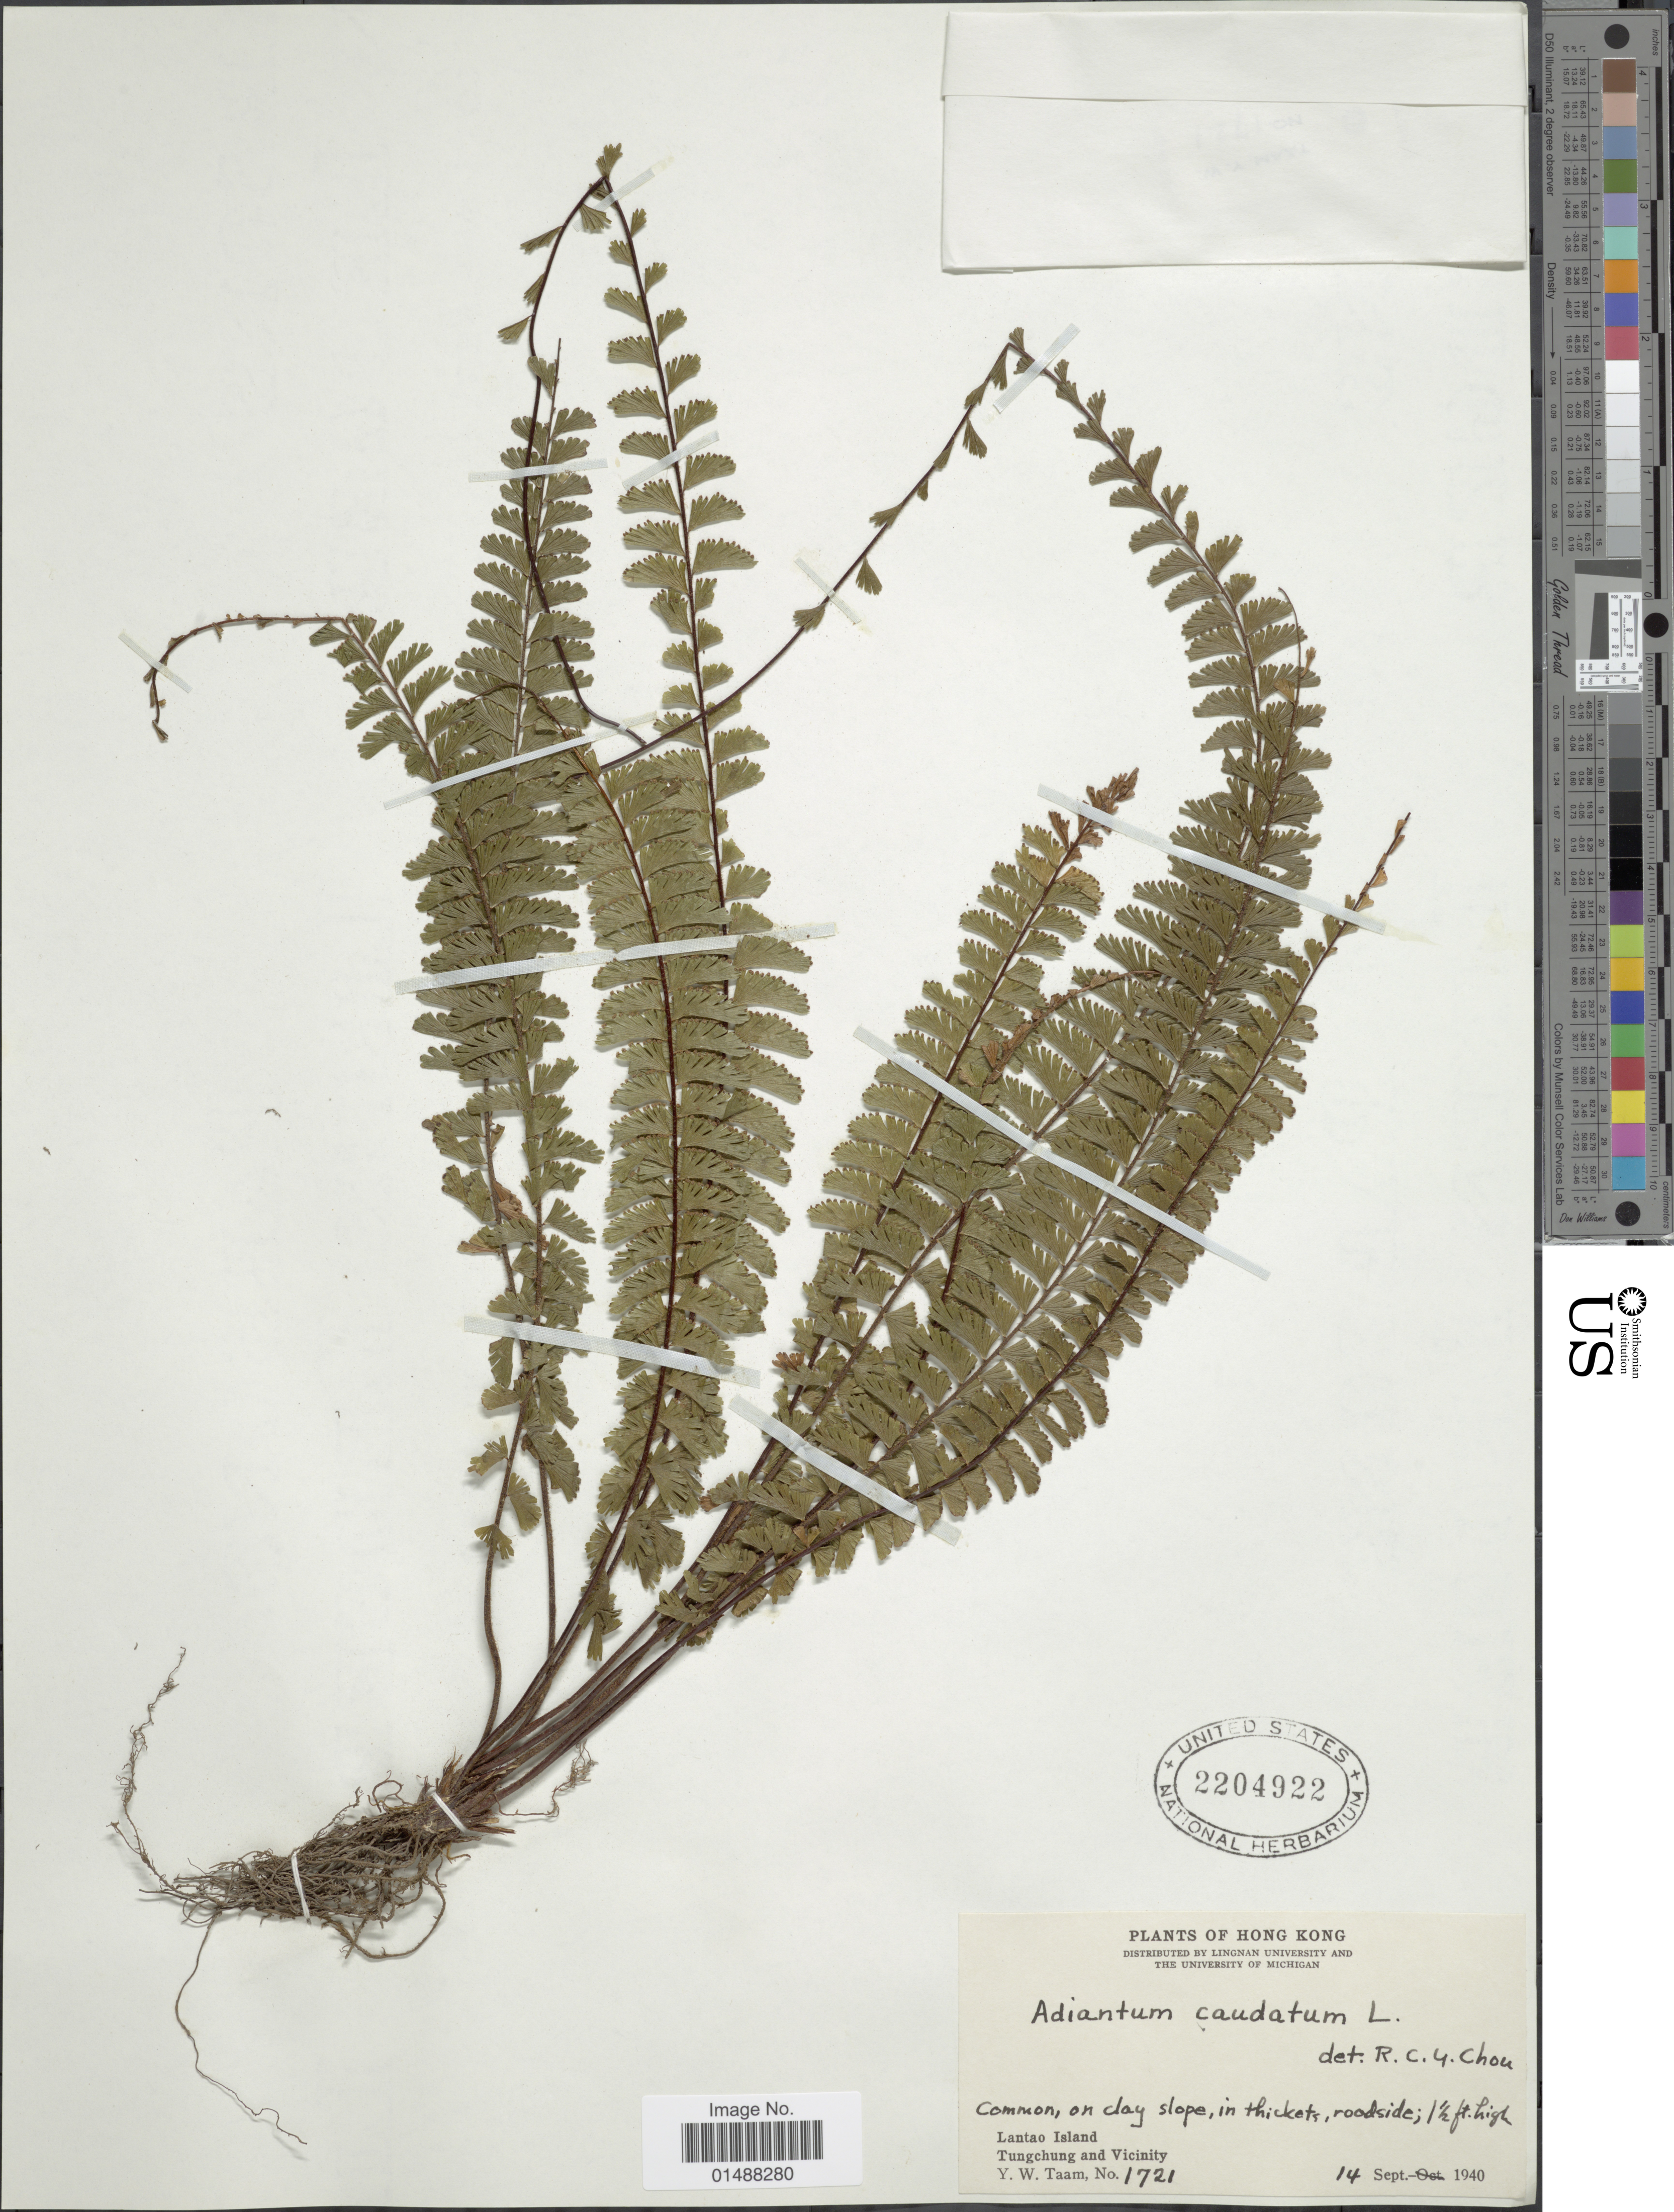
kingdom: Plantae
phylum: Tracheophyta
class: Polypodiopsida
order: Polypodiales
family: Pteridaceae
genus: Adiantum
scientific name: Adiantum caudatum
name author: L.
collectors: Y. W. Taam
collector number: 1721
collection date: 1940-09-14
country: China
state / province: Hong Kong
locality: Hong Kong, Lantao Island, Tungchung and Vicinity.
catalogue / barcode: US 2204922